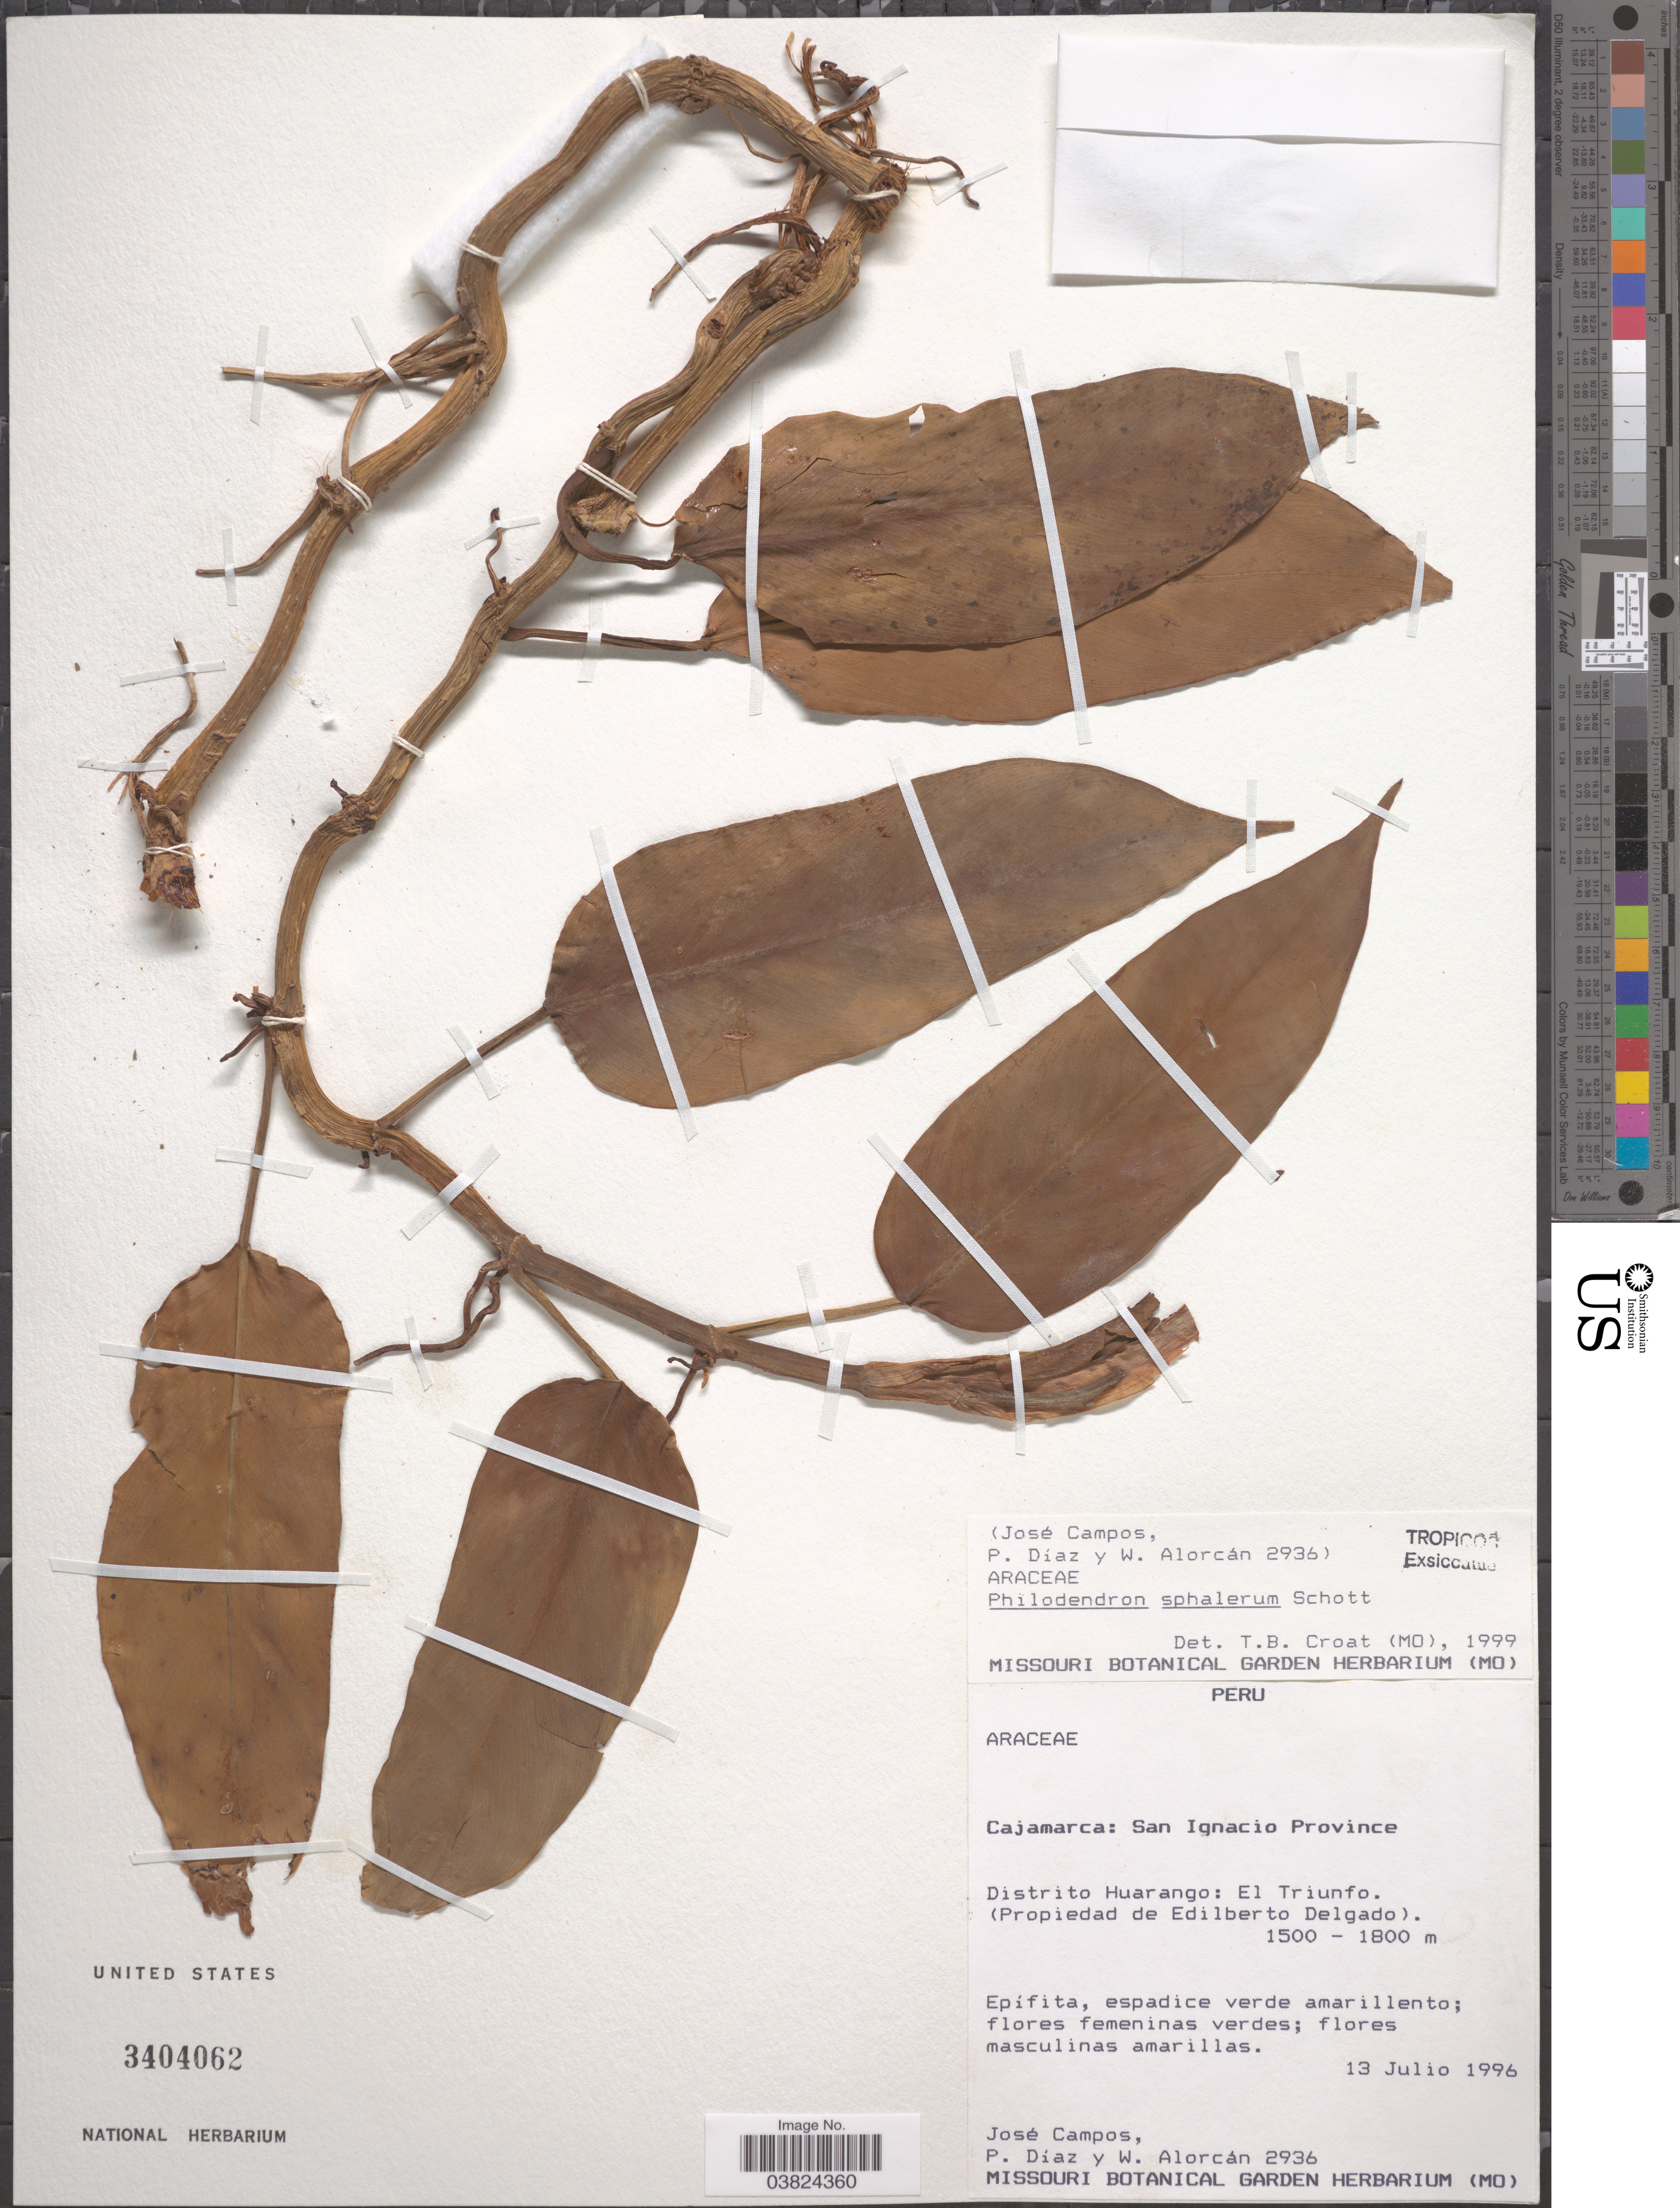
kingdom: Plantae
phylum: Tracheophyta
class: Liliopsida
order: Alismatales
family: Araceae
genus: Philodendron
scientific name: Philodendron sphalerum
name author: Schott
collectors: J. Campos, P. Díaz & W. Alorcán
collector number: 2936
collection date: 1996-07-13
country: Peru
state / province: Cajamarca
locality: San Ignacio Province. Distrito Huarango: El Triunfo. (Propiedad de Edilberto Delgado).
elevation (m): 1500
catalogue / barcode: US 3404062